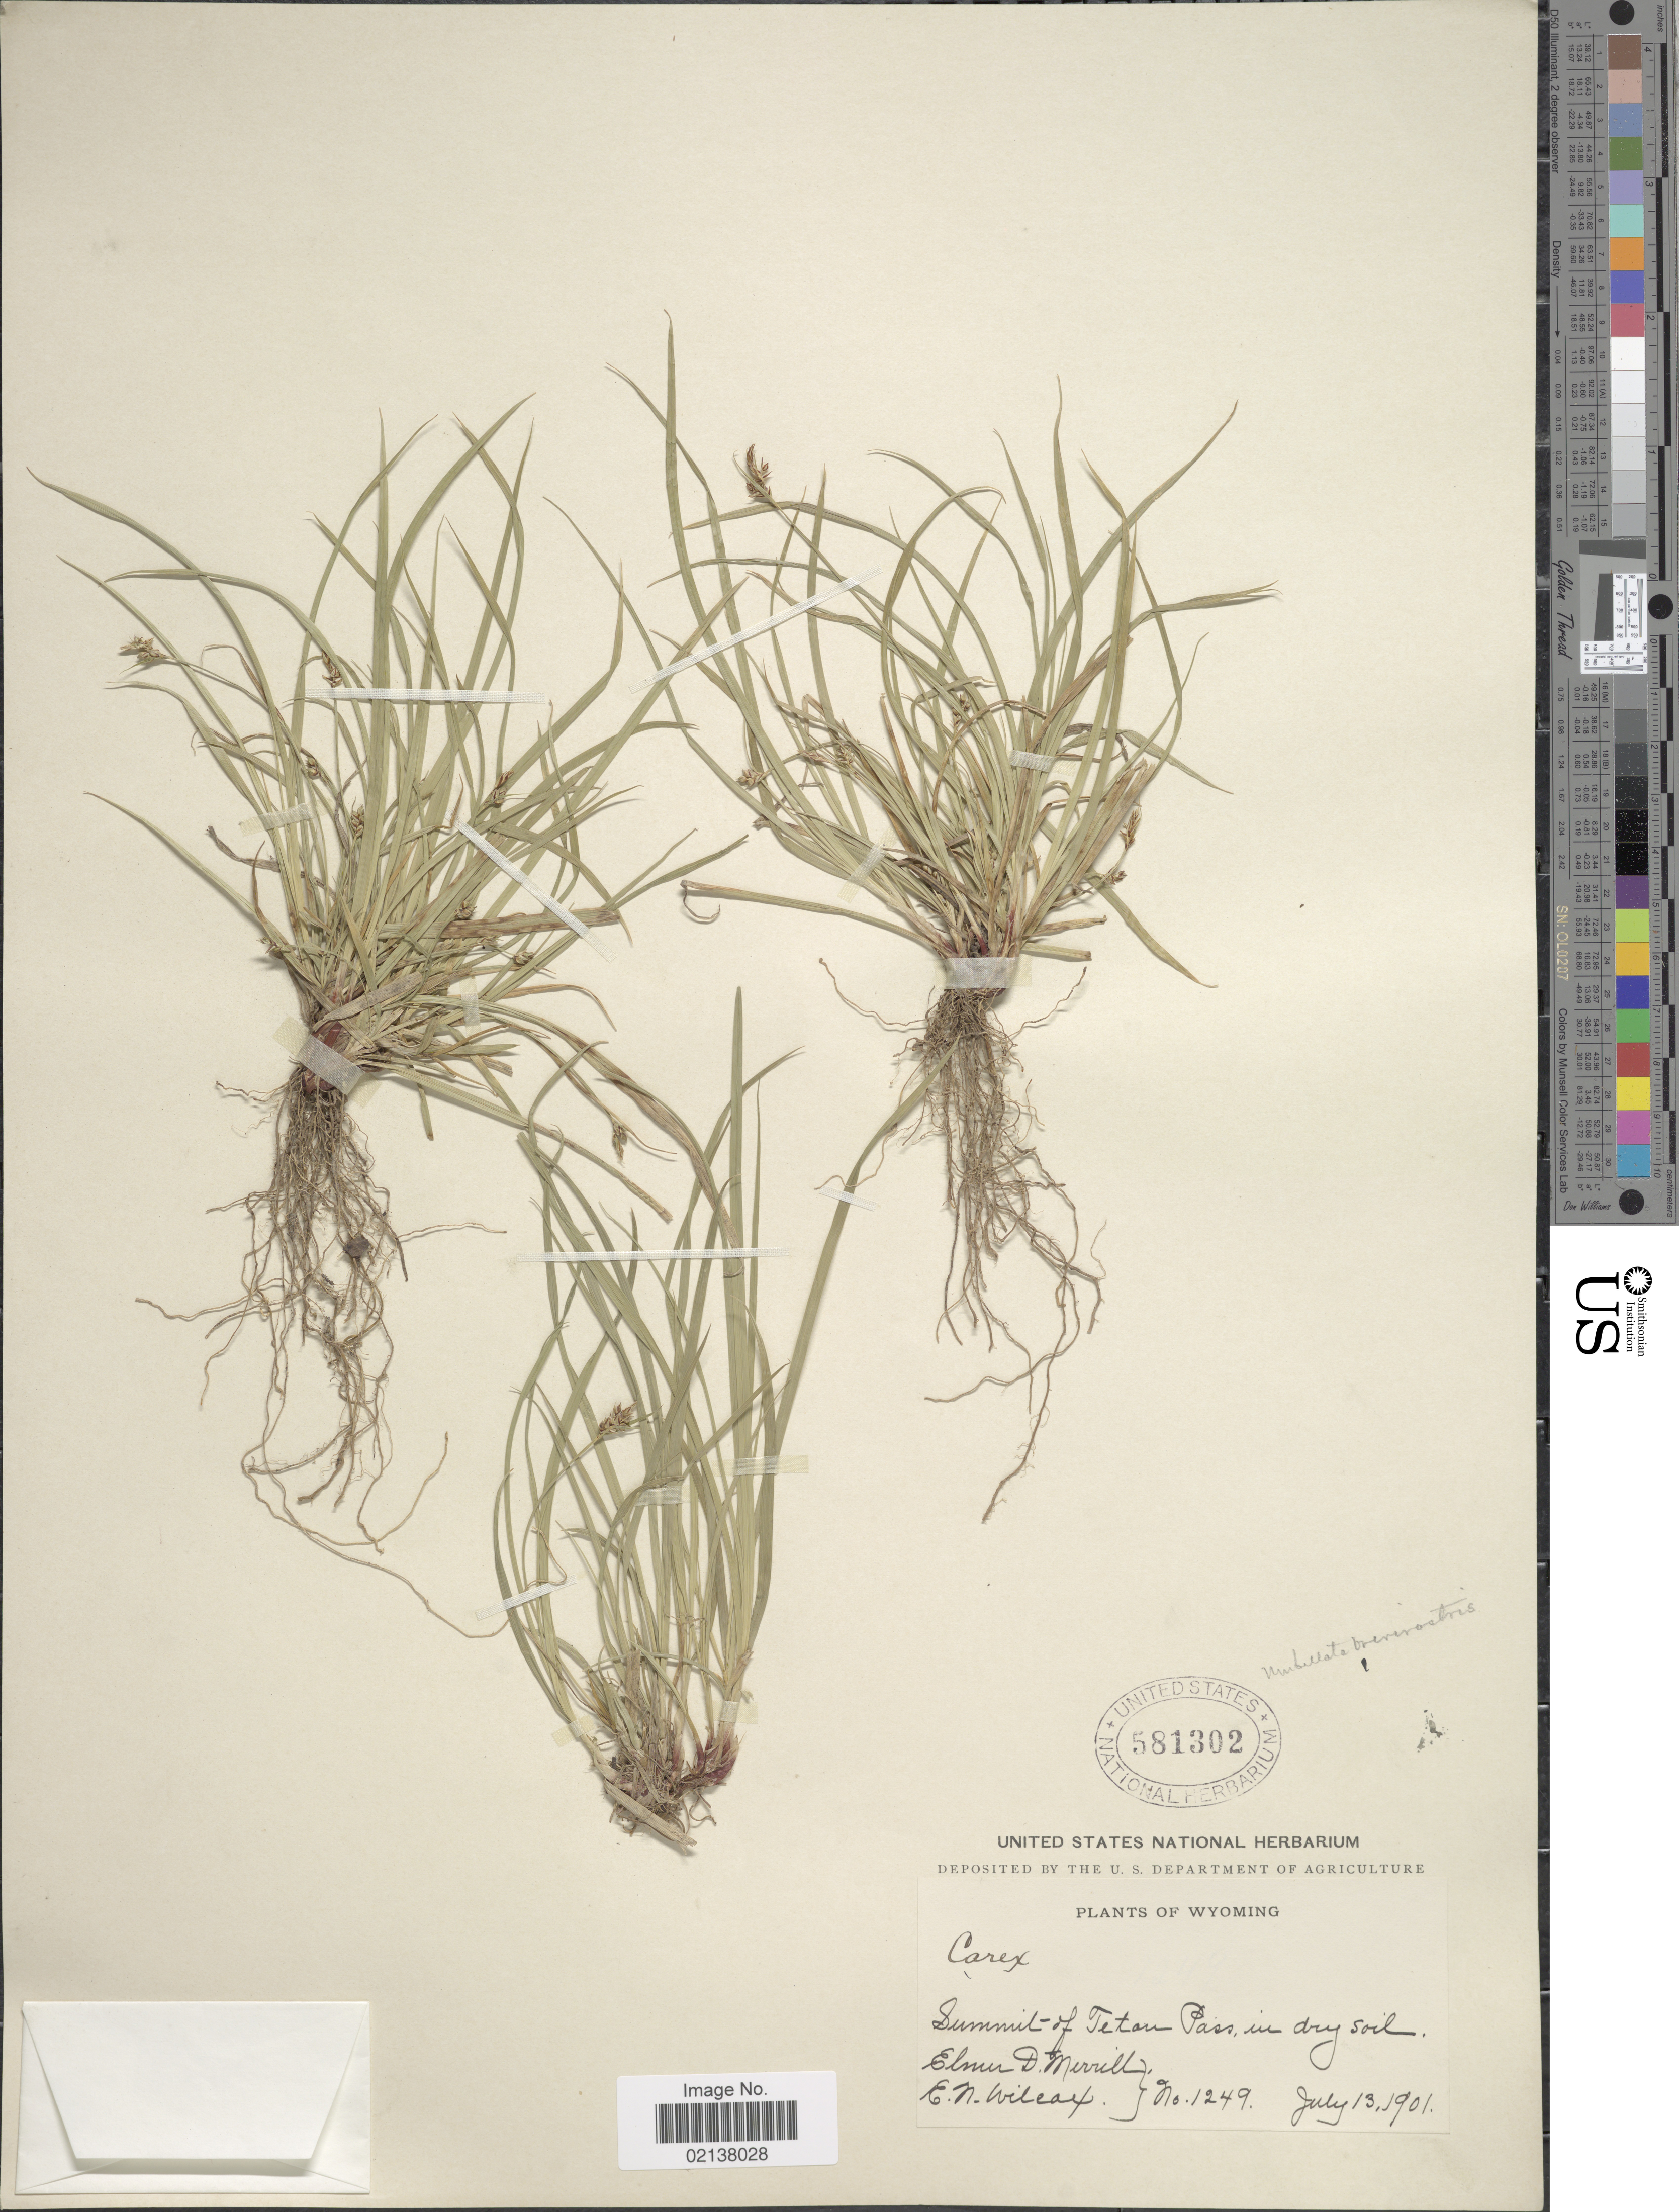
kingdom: Plantae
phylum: Tracheophyta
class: Liliopsida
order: Poales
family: Cyperaceae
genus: Carex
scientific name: Carex umbellata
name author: Schkuhr ex Willd.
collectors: E. D. Merrill & E. Wilcox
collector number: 1249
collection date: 1901-07-13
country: United States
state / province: Wyoming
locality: Wyoming, Summit of Tetan Pass, in dry soil.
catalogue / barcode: US 581302